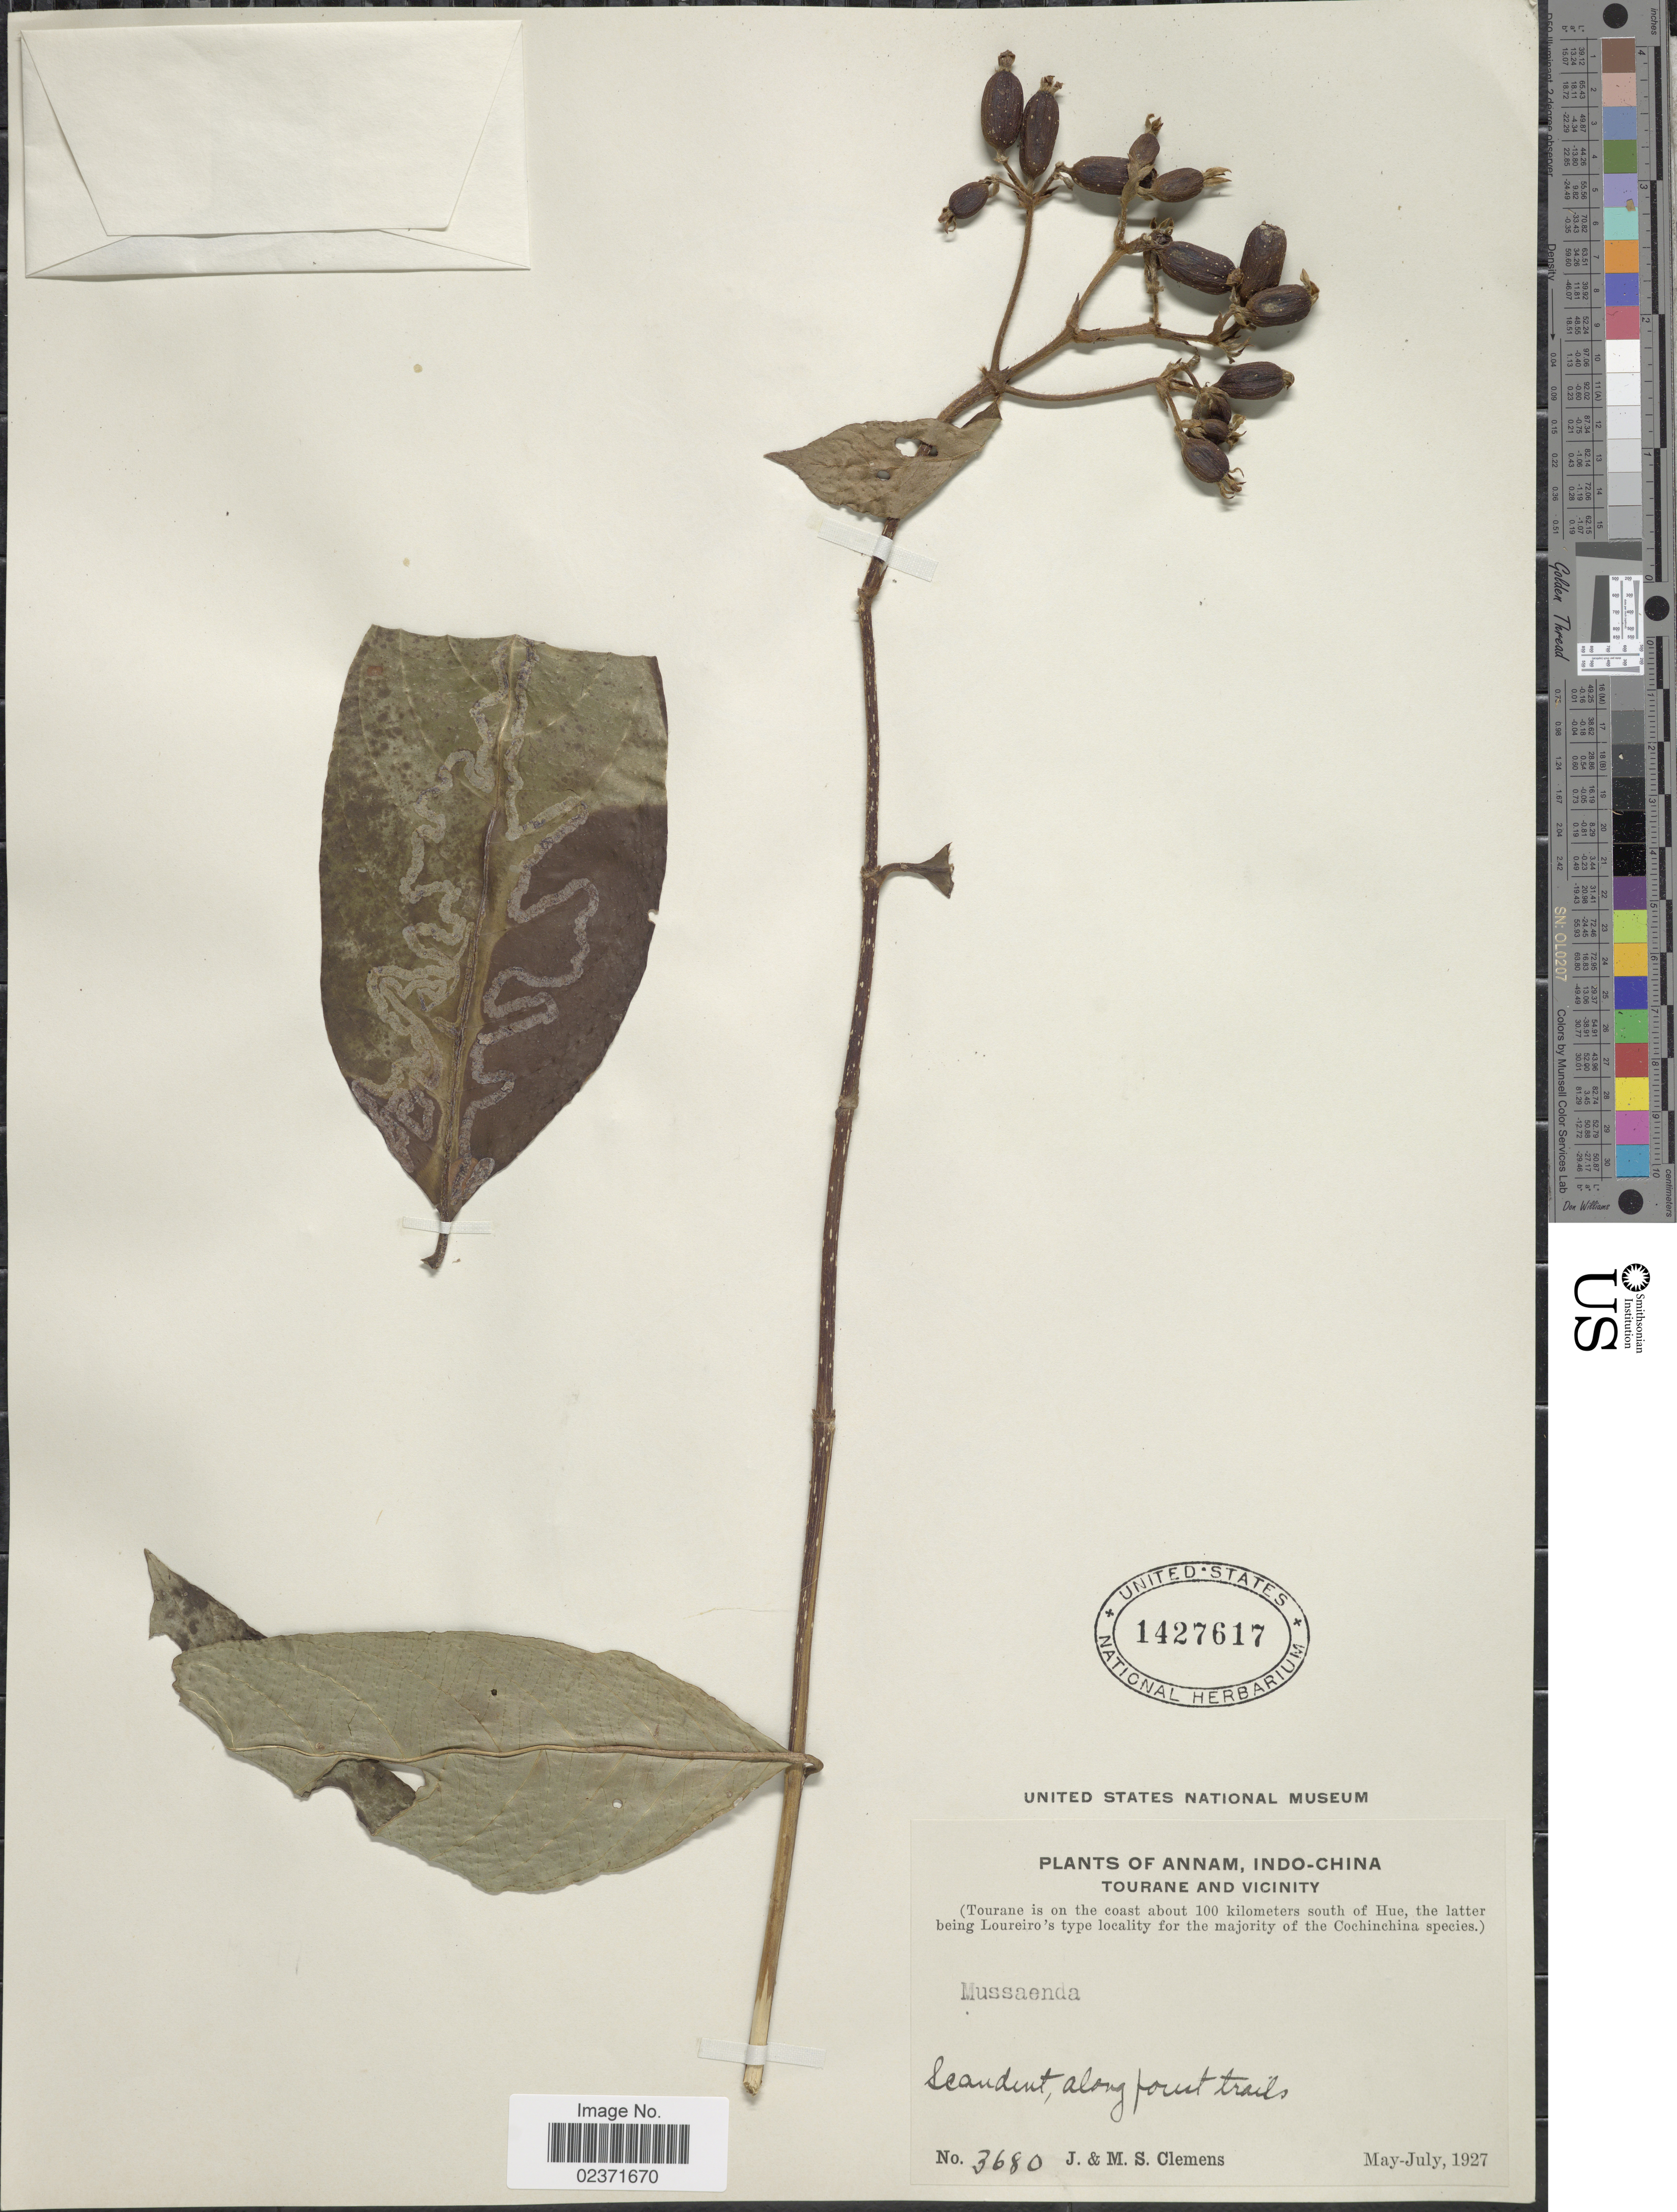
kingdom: Plantae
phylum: Tracheophyta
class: Magnoliopsida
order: Gentianales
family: Rubiaceae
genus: Mussaenda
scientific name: Mussaenda sp.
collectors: J. Clemens & M. S. Clemens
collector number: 3680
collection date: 1927-05/1927-07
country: Vietnam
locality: Annam, Indo-China. Tourane and vicinity. (Tourane is on the coast about 100 kilometers south of Hue). Scandent [interpreted], along forest trails.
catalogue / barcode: US 1427617